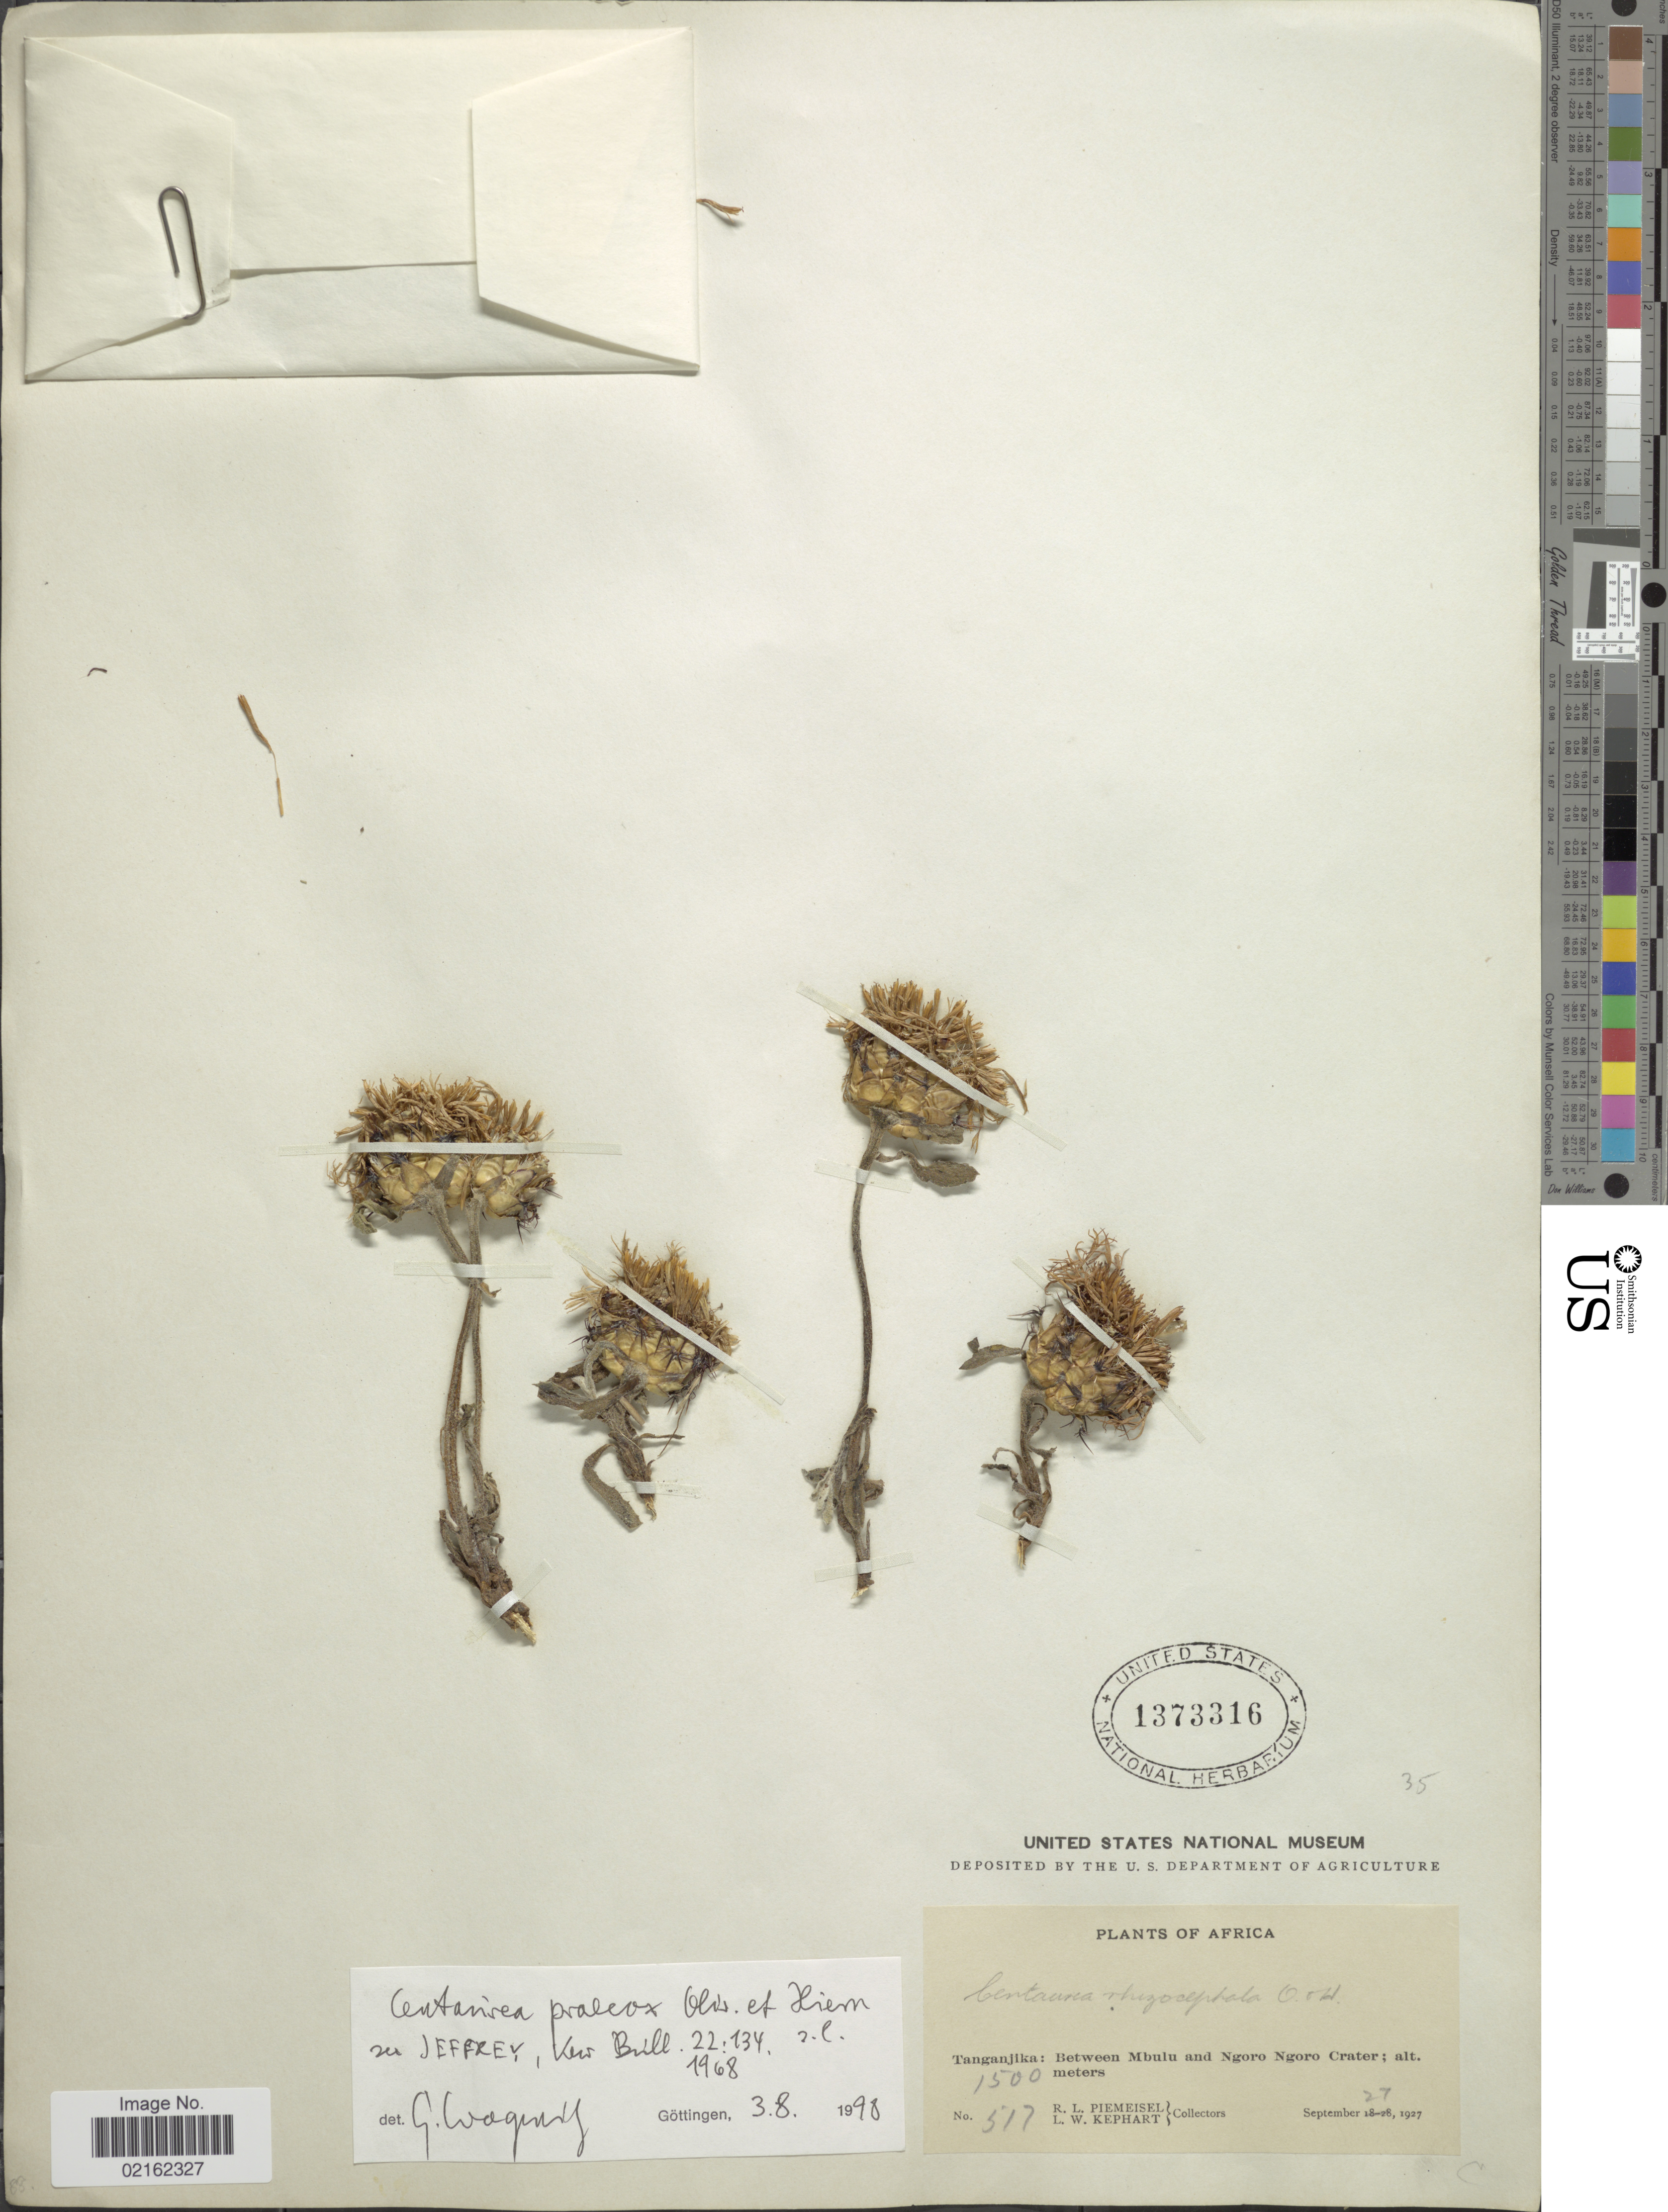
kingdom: Plantae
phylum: Tracheophyta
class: Magnoliopsida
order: Asterales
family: Asteraceae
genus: Centaurea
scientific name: Centaurea praecox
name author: Oliv. & Hiern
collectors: R. L. Piemeisel & L. W. Kephart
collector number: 517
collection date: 1927-09-27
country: Tanzania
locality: Africa, Tanganjika, between Mbulu and Ngoro Ngoro Crater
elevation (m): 1500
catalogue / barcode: US 1373316